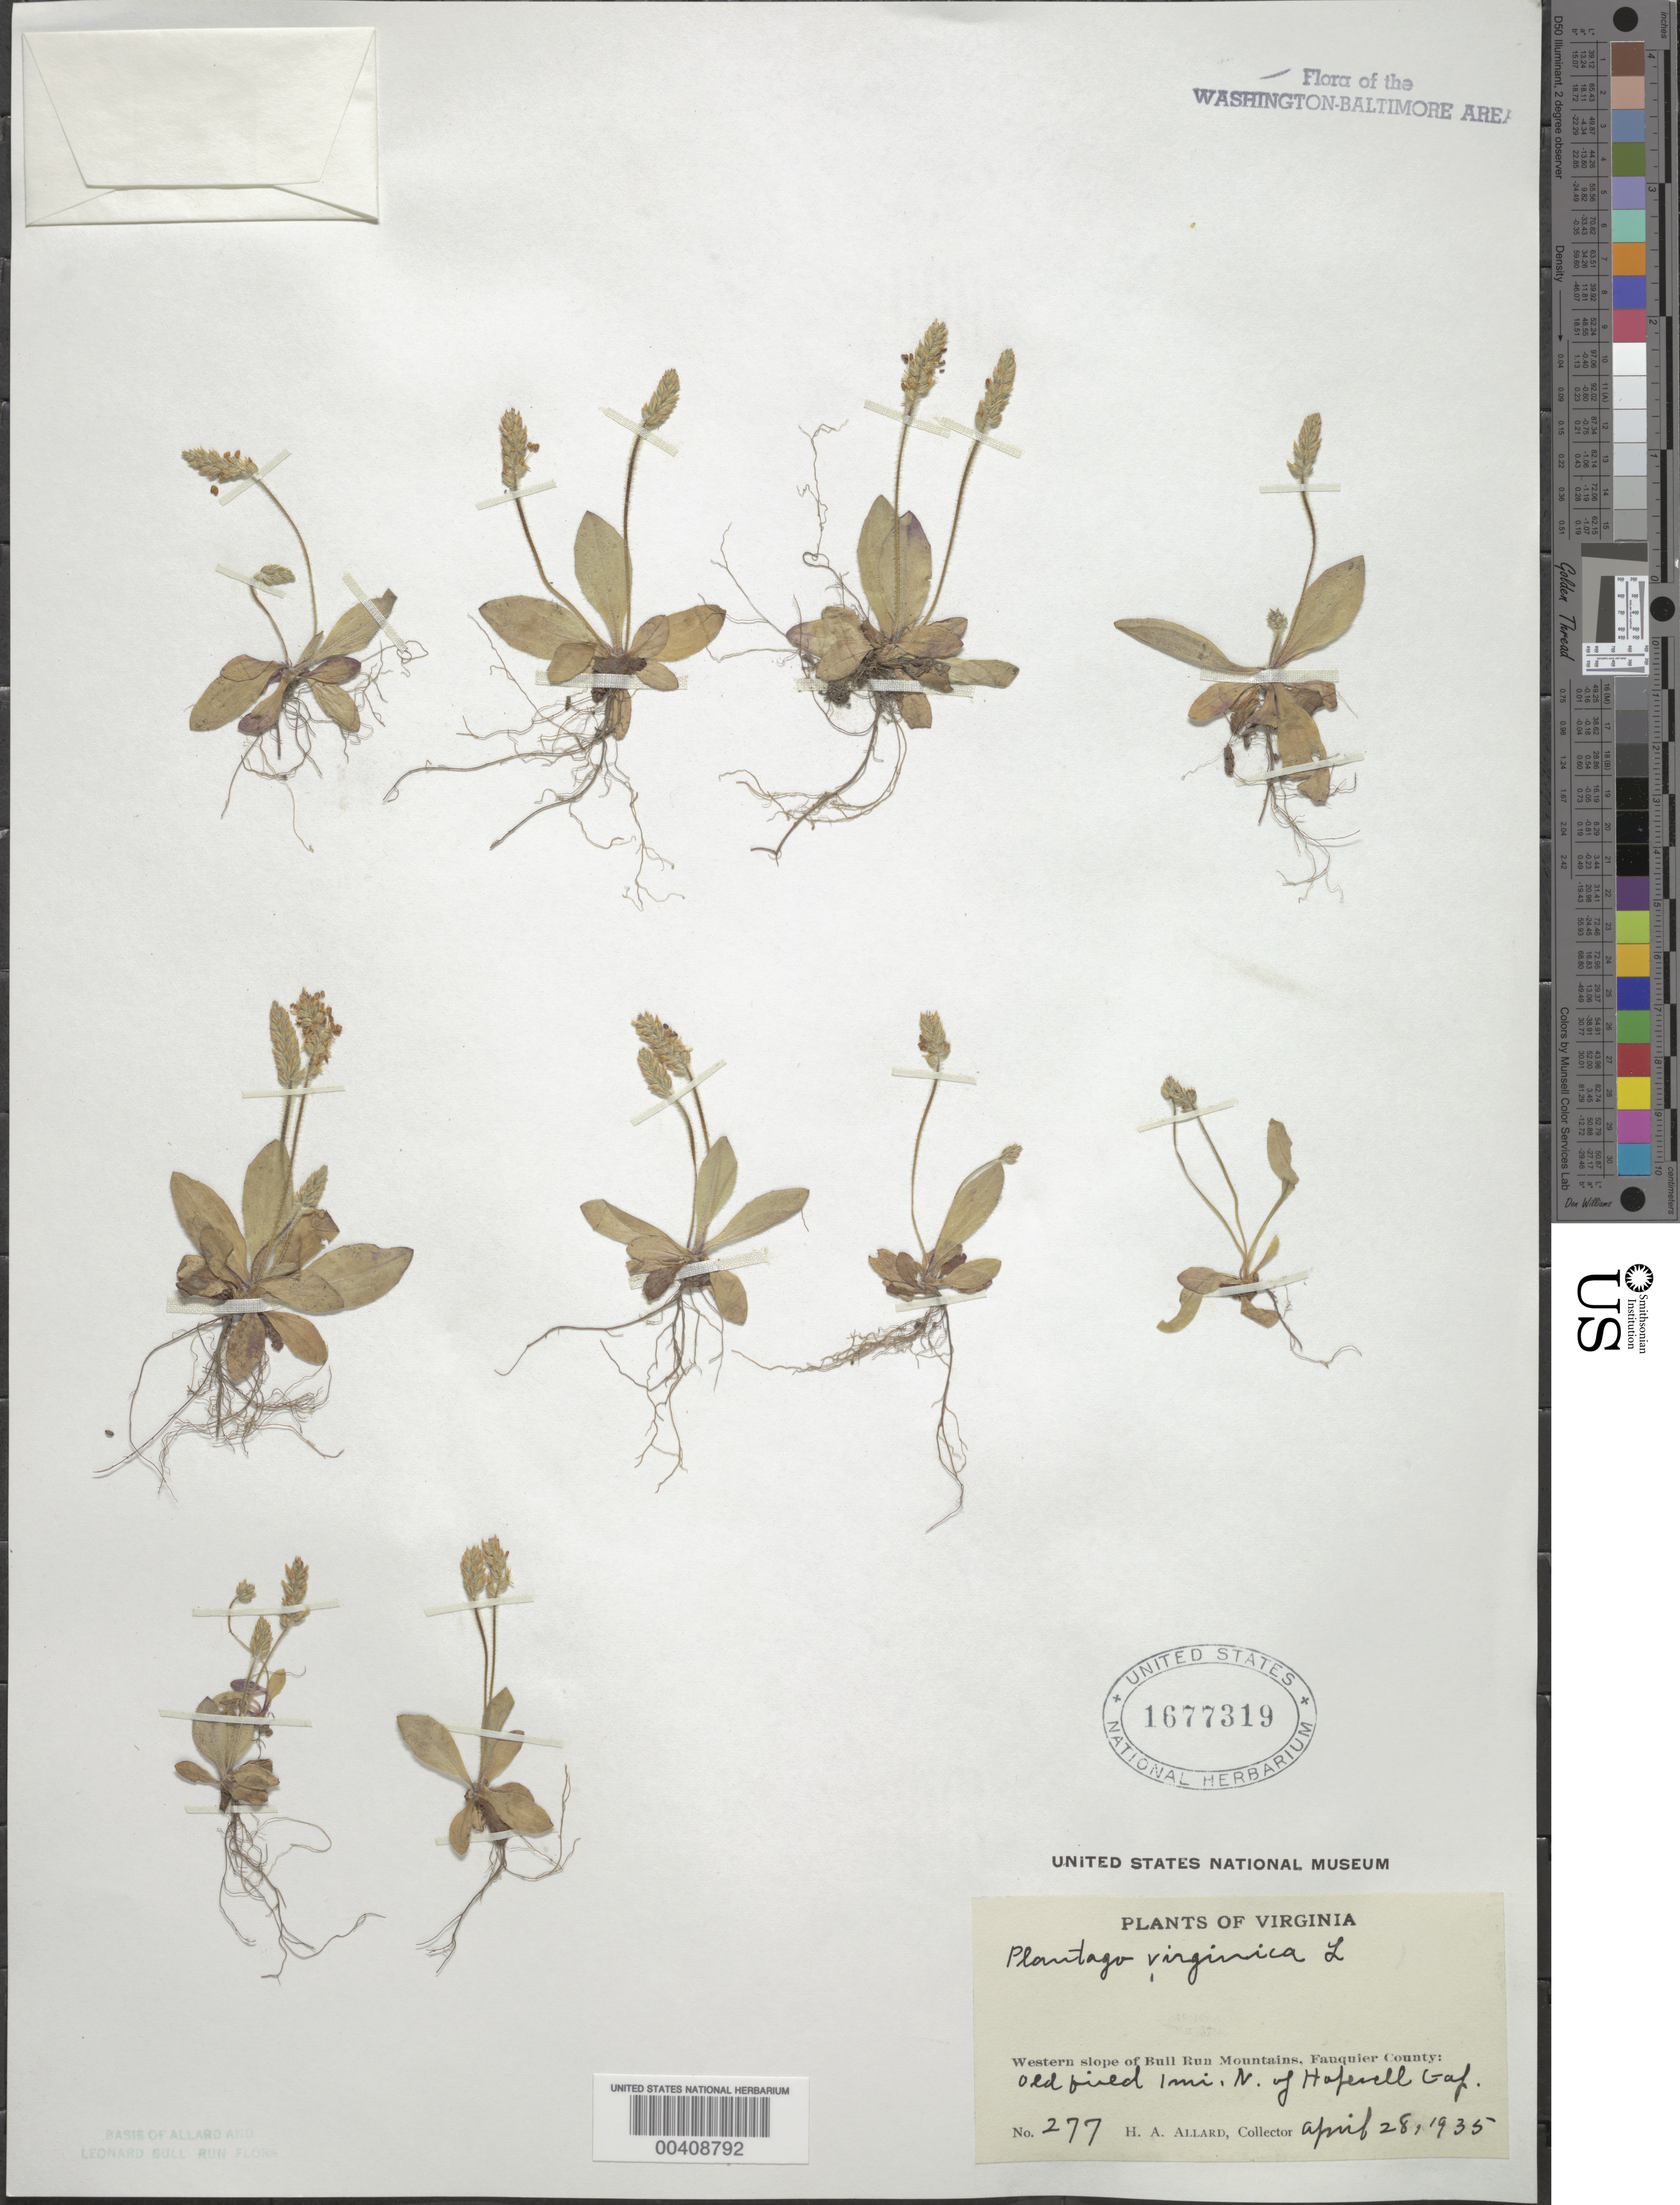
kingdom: Plantae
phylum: Tracheophyta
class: Magnoliopsida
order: Lamiales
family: Plantaginaceae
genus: Plantago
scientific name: Plantago virginica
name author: L.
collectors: H. A. Allard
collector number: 277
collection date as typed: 28 Apr 1935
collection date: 1935-04-28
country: United States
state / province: Virginia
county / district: Fauquier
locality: Hopewell Gap, west slope of Bull Run Mts.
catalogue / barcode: US 1677319